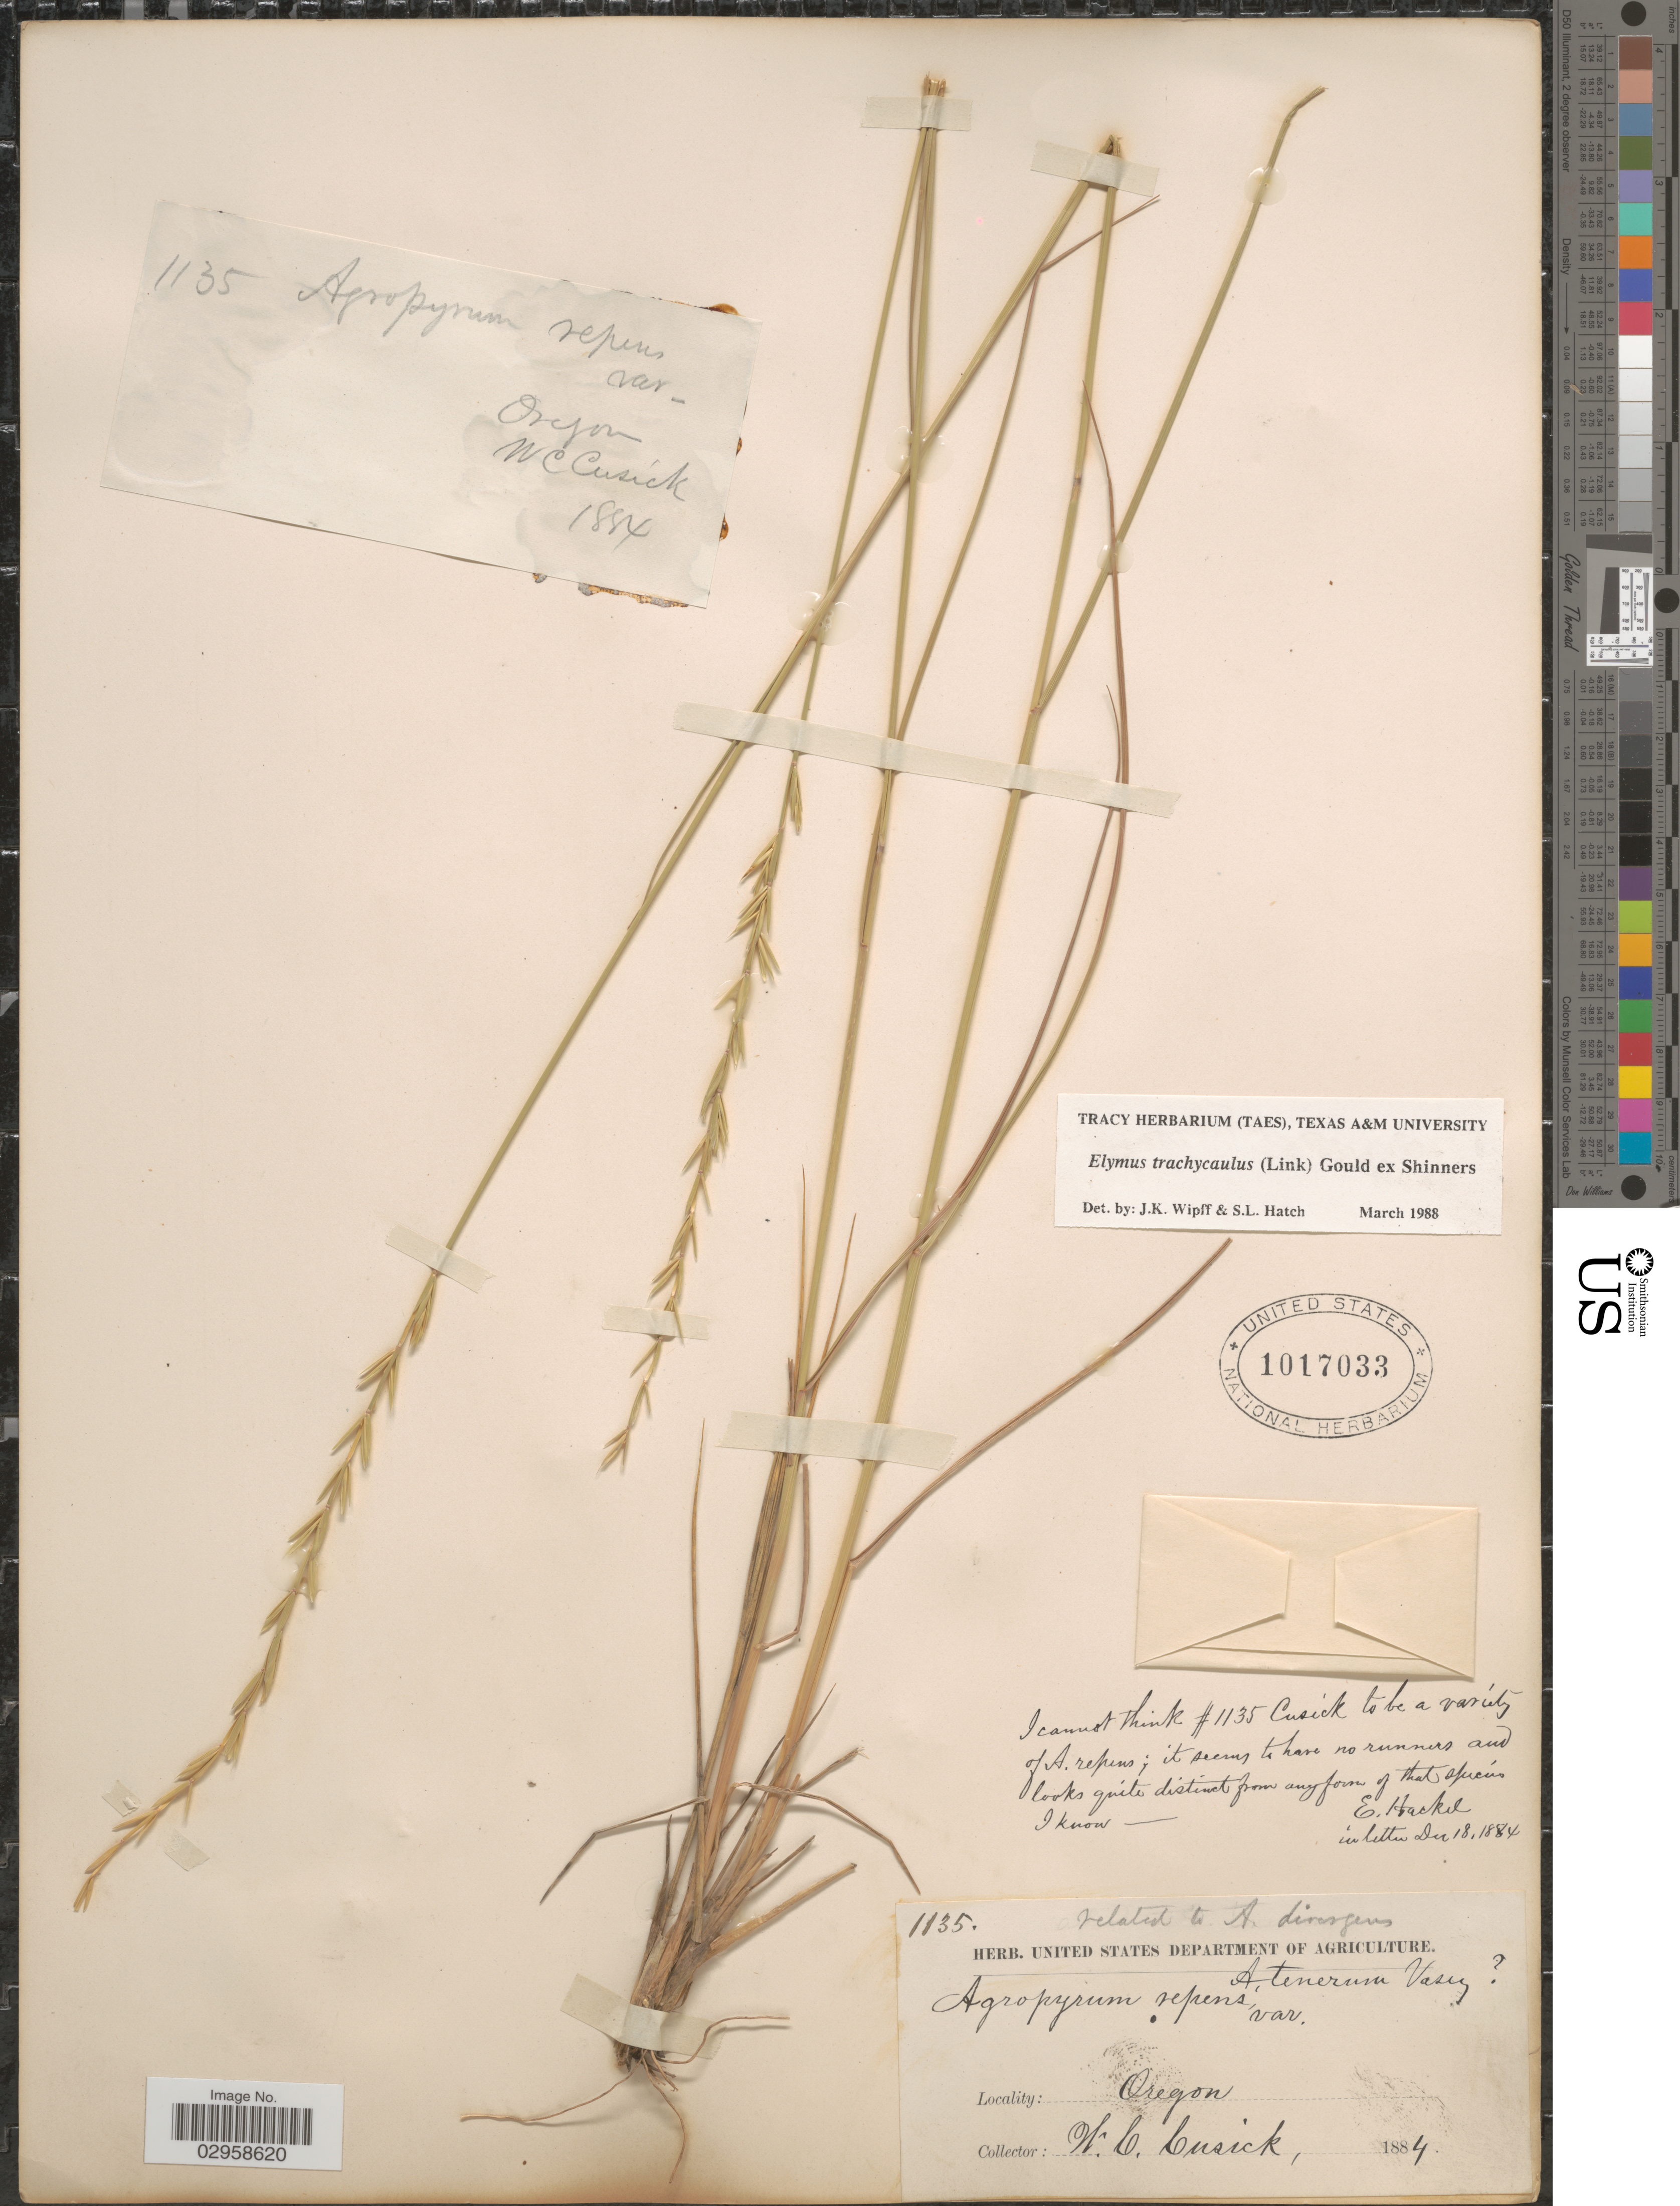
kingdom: Plantae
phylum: Tracheophyta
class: Liliopsida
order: Poales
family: Poaceae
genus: Elymus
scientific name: Elymus trachycaulus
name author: (Link) Gould ex Shinners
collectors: W. C. Cusick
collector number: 1135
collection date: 1884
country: United States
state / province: Oregon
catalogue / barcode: US 1017033